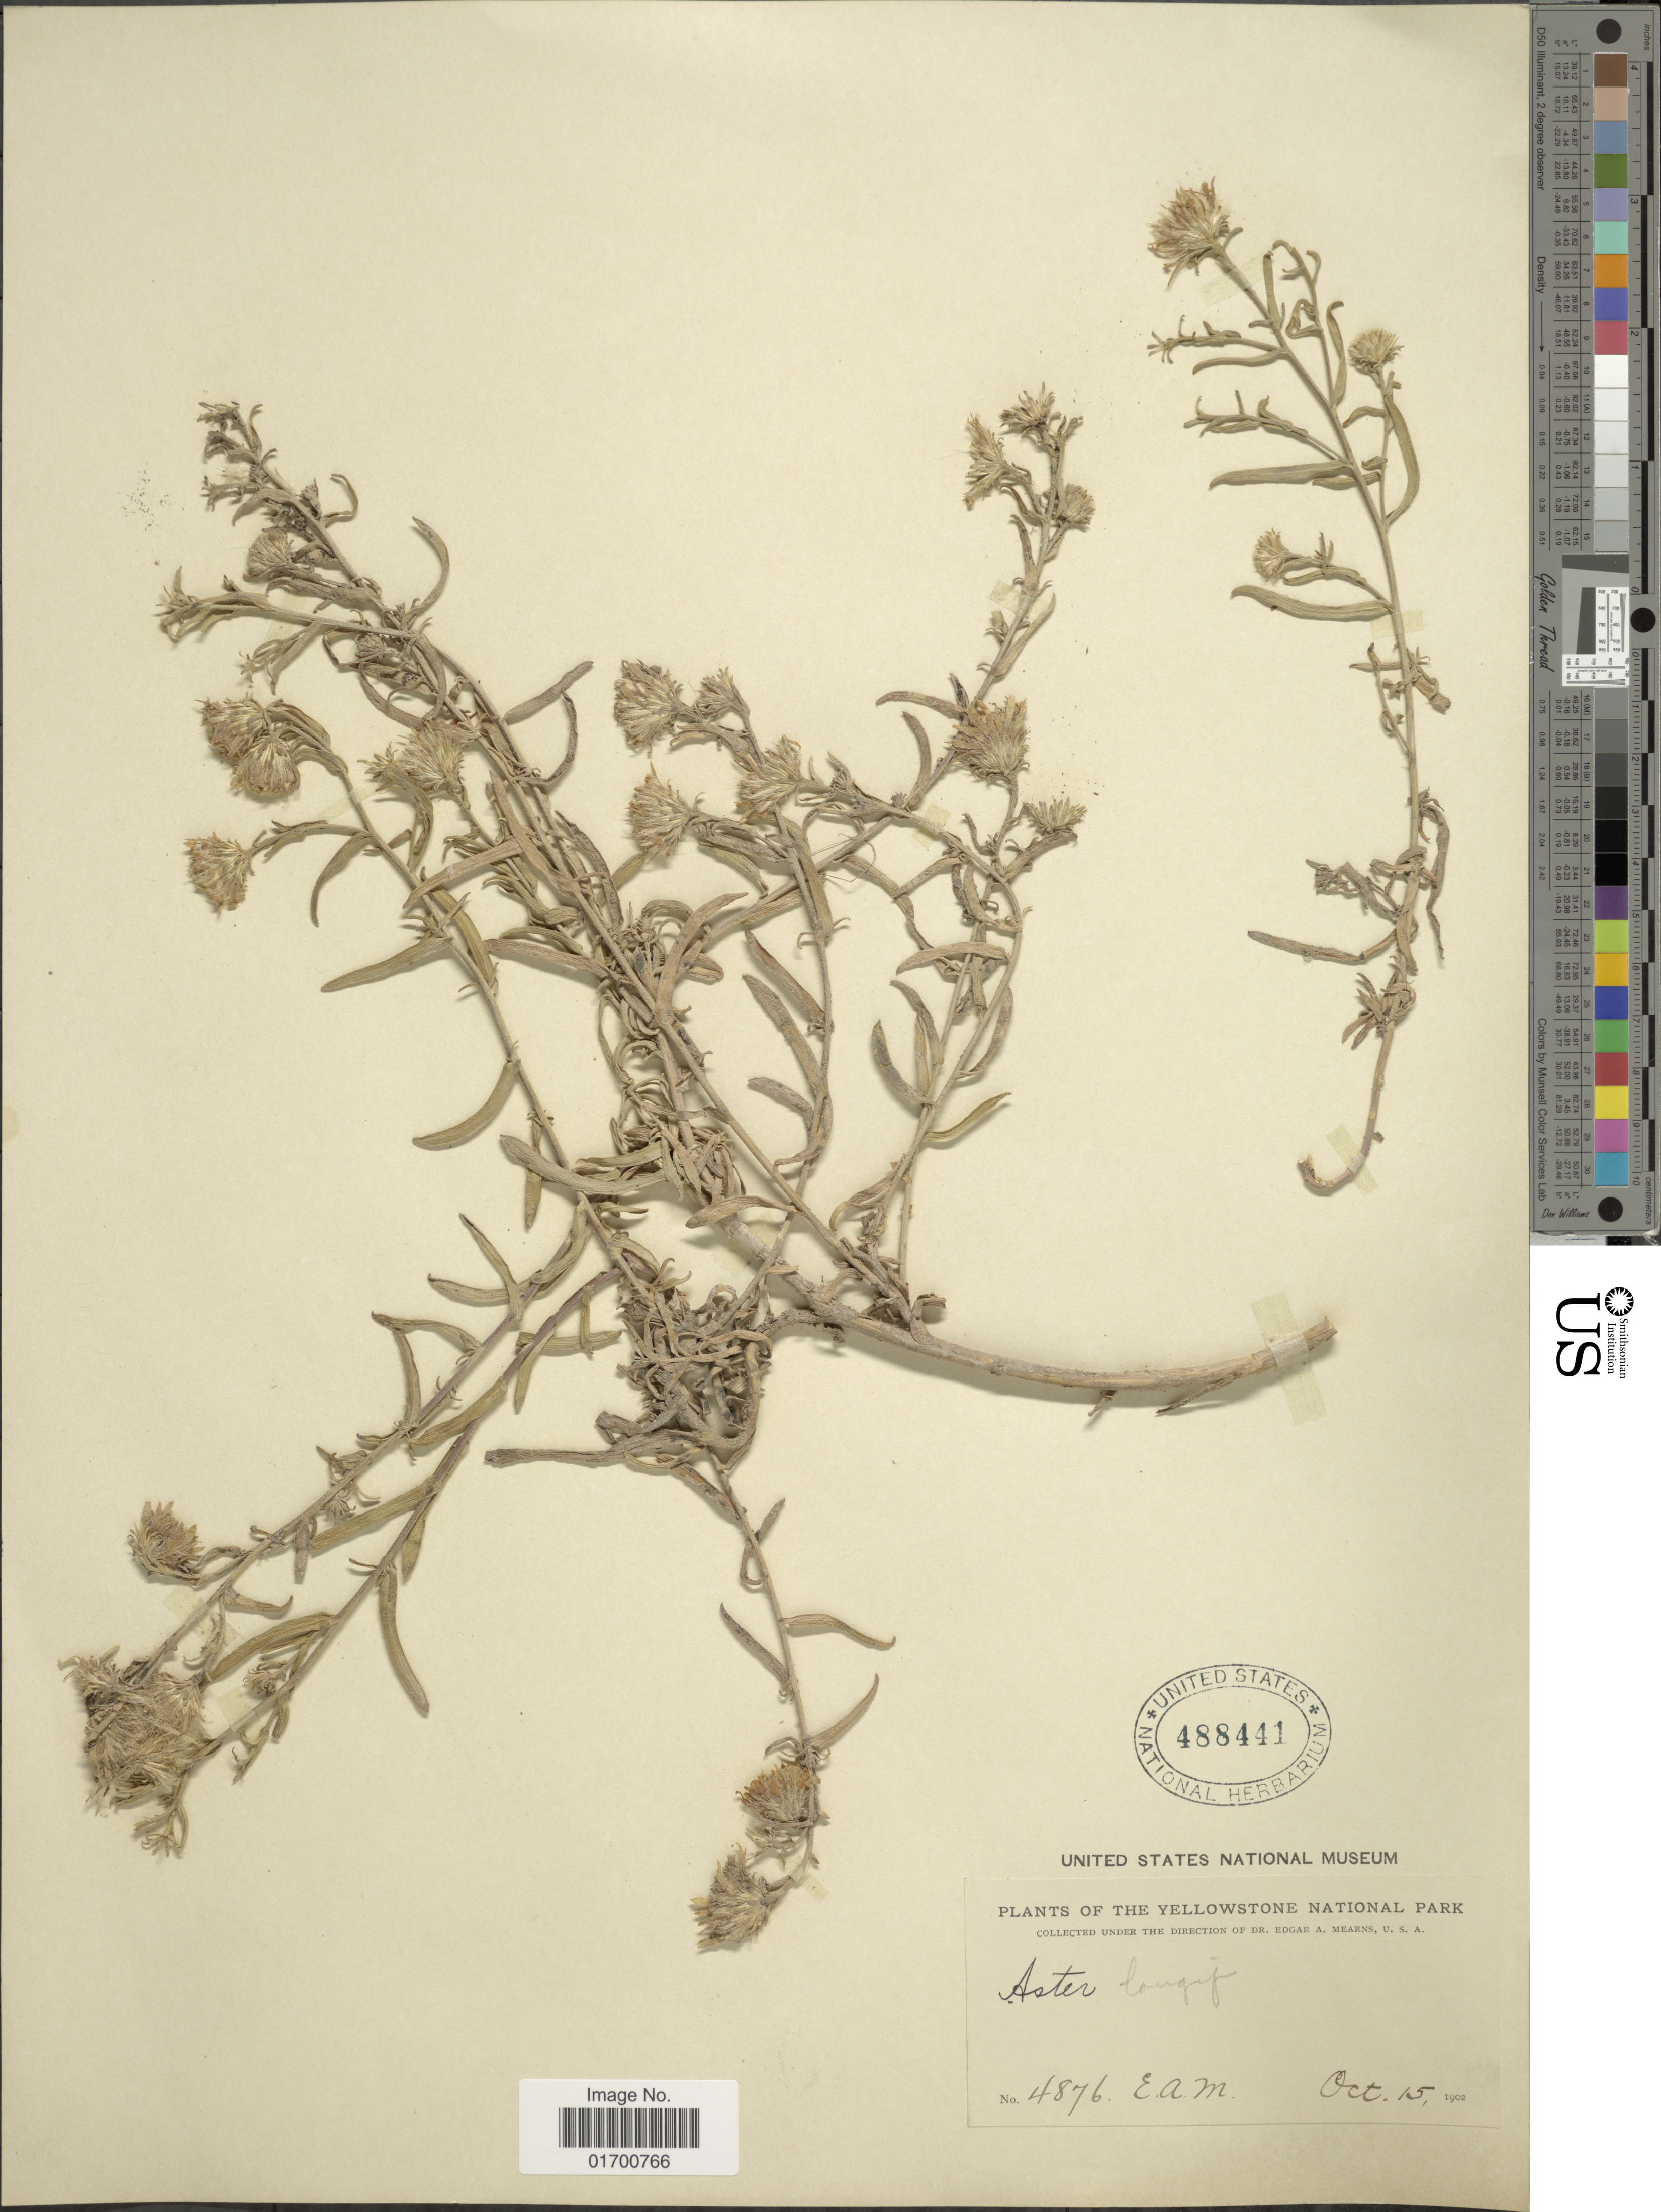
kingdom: Plantae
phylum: Tracheophyta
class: Magnoliopsida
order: Asterales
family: Asteraceae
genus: Symphyotrichum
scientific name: Symphyotrichum longifolium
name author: (Lam.) G.L. Nesom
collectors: E. A. Mearns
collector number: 4876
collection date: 1902-10-15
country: United States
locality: The Yellowstone National Park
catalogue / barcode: US 488441